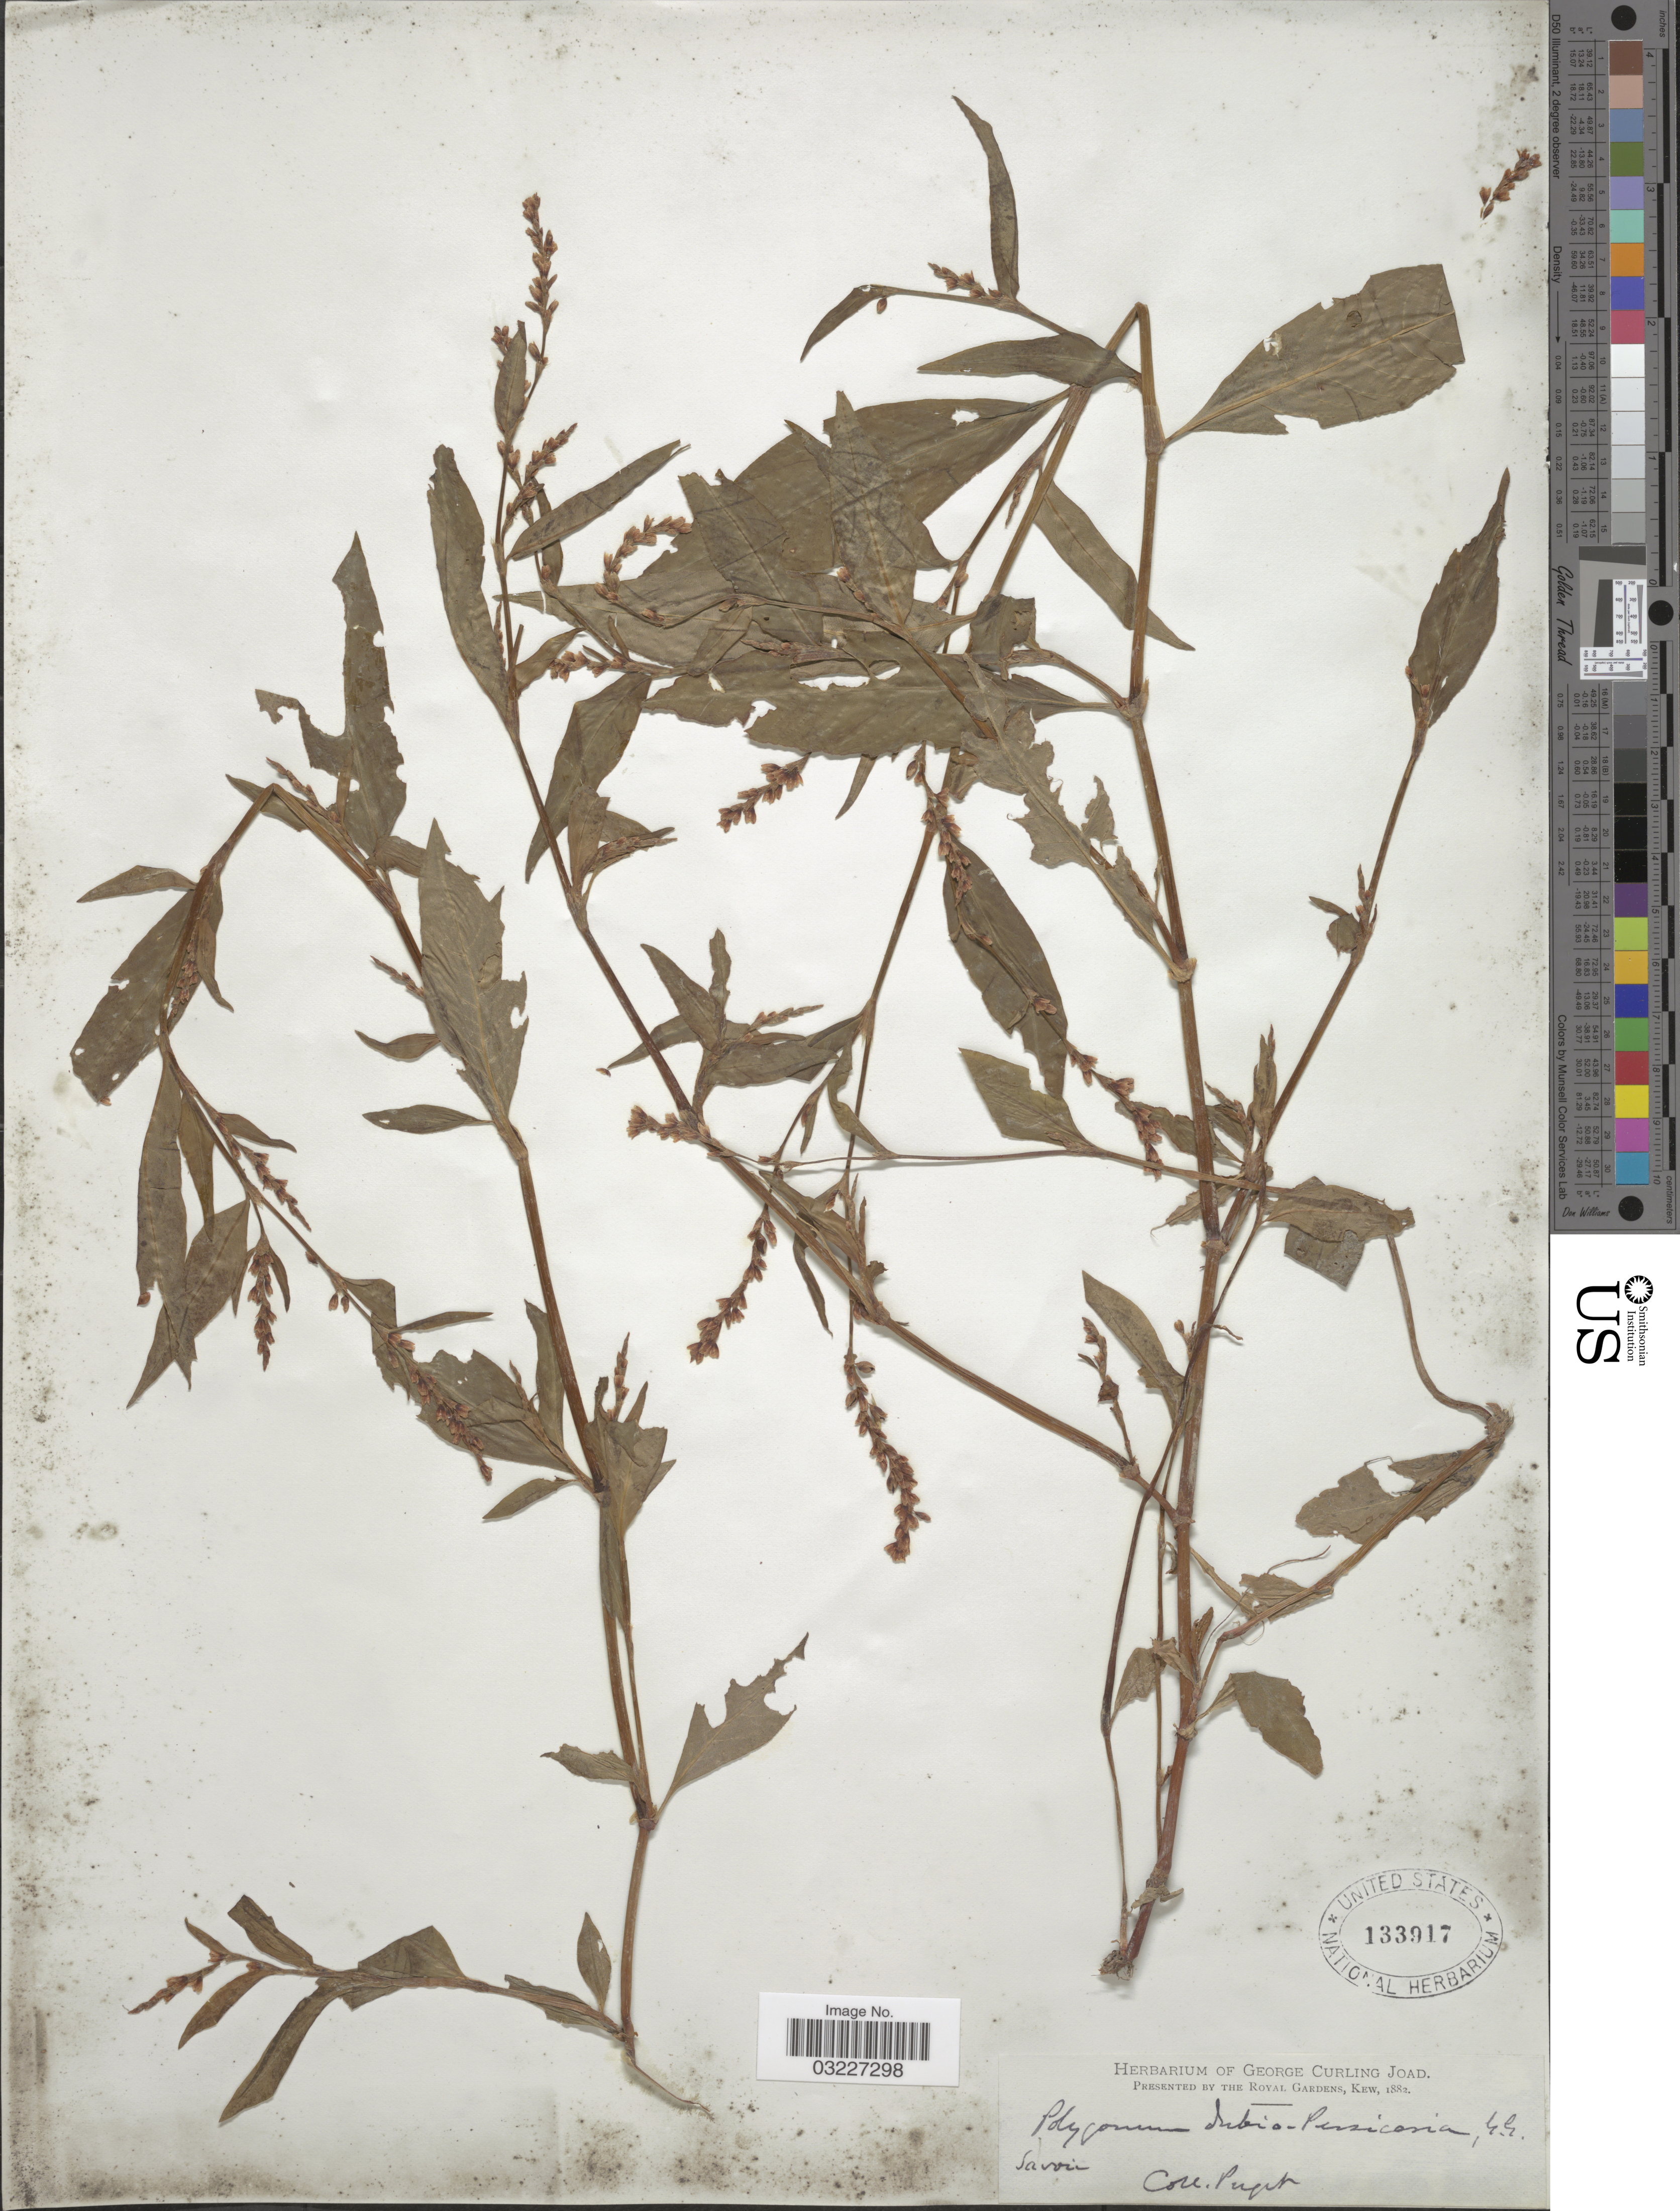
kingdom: Plantae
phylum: Tracheophyta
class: Magnoliopsida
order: Caryophyllales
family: Polygonaceae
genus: Polygonum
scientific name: Polygonum dubio-persicarium ined.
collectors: -. Puget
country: France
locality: Savoie.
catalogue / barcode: US 133917